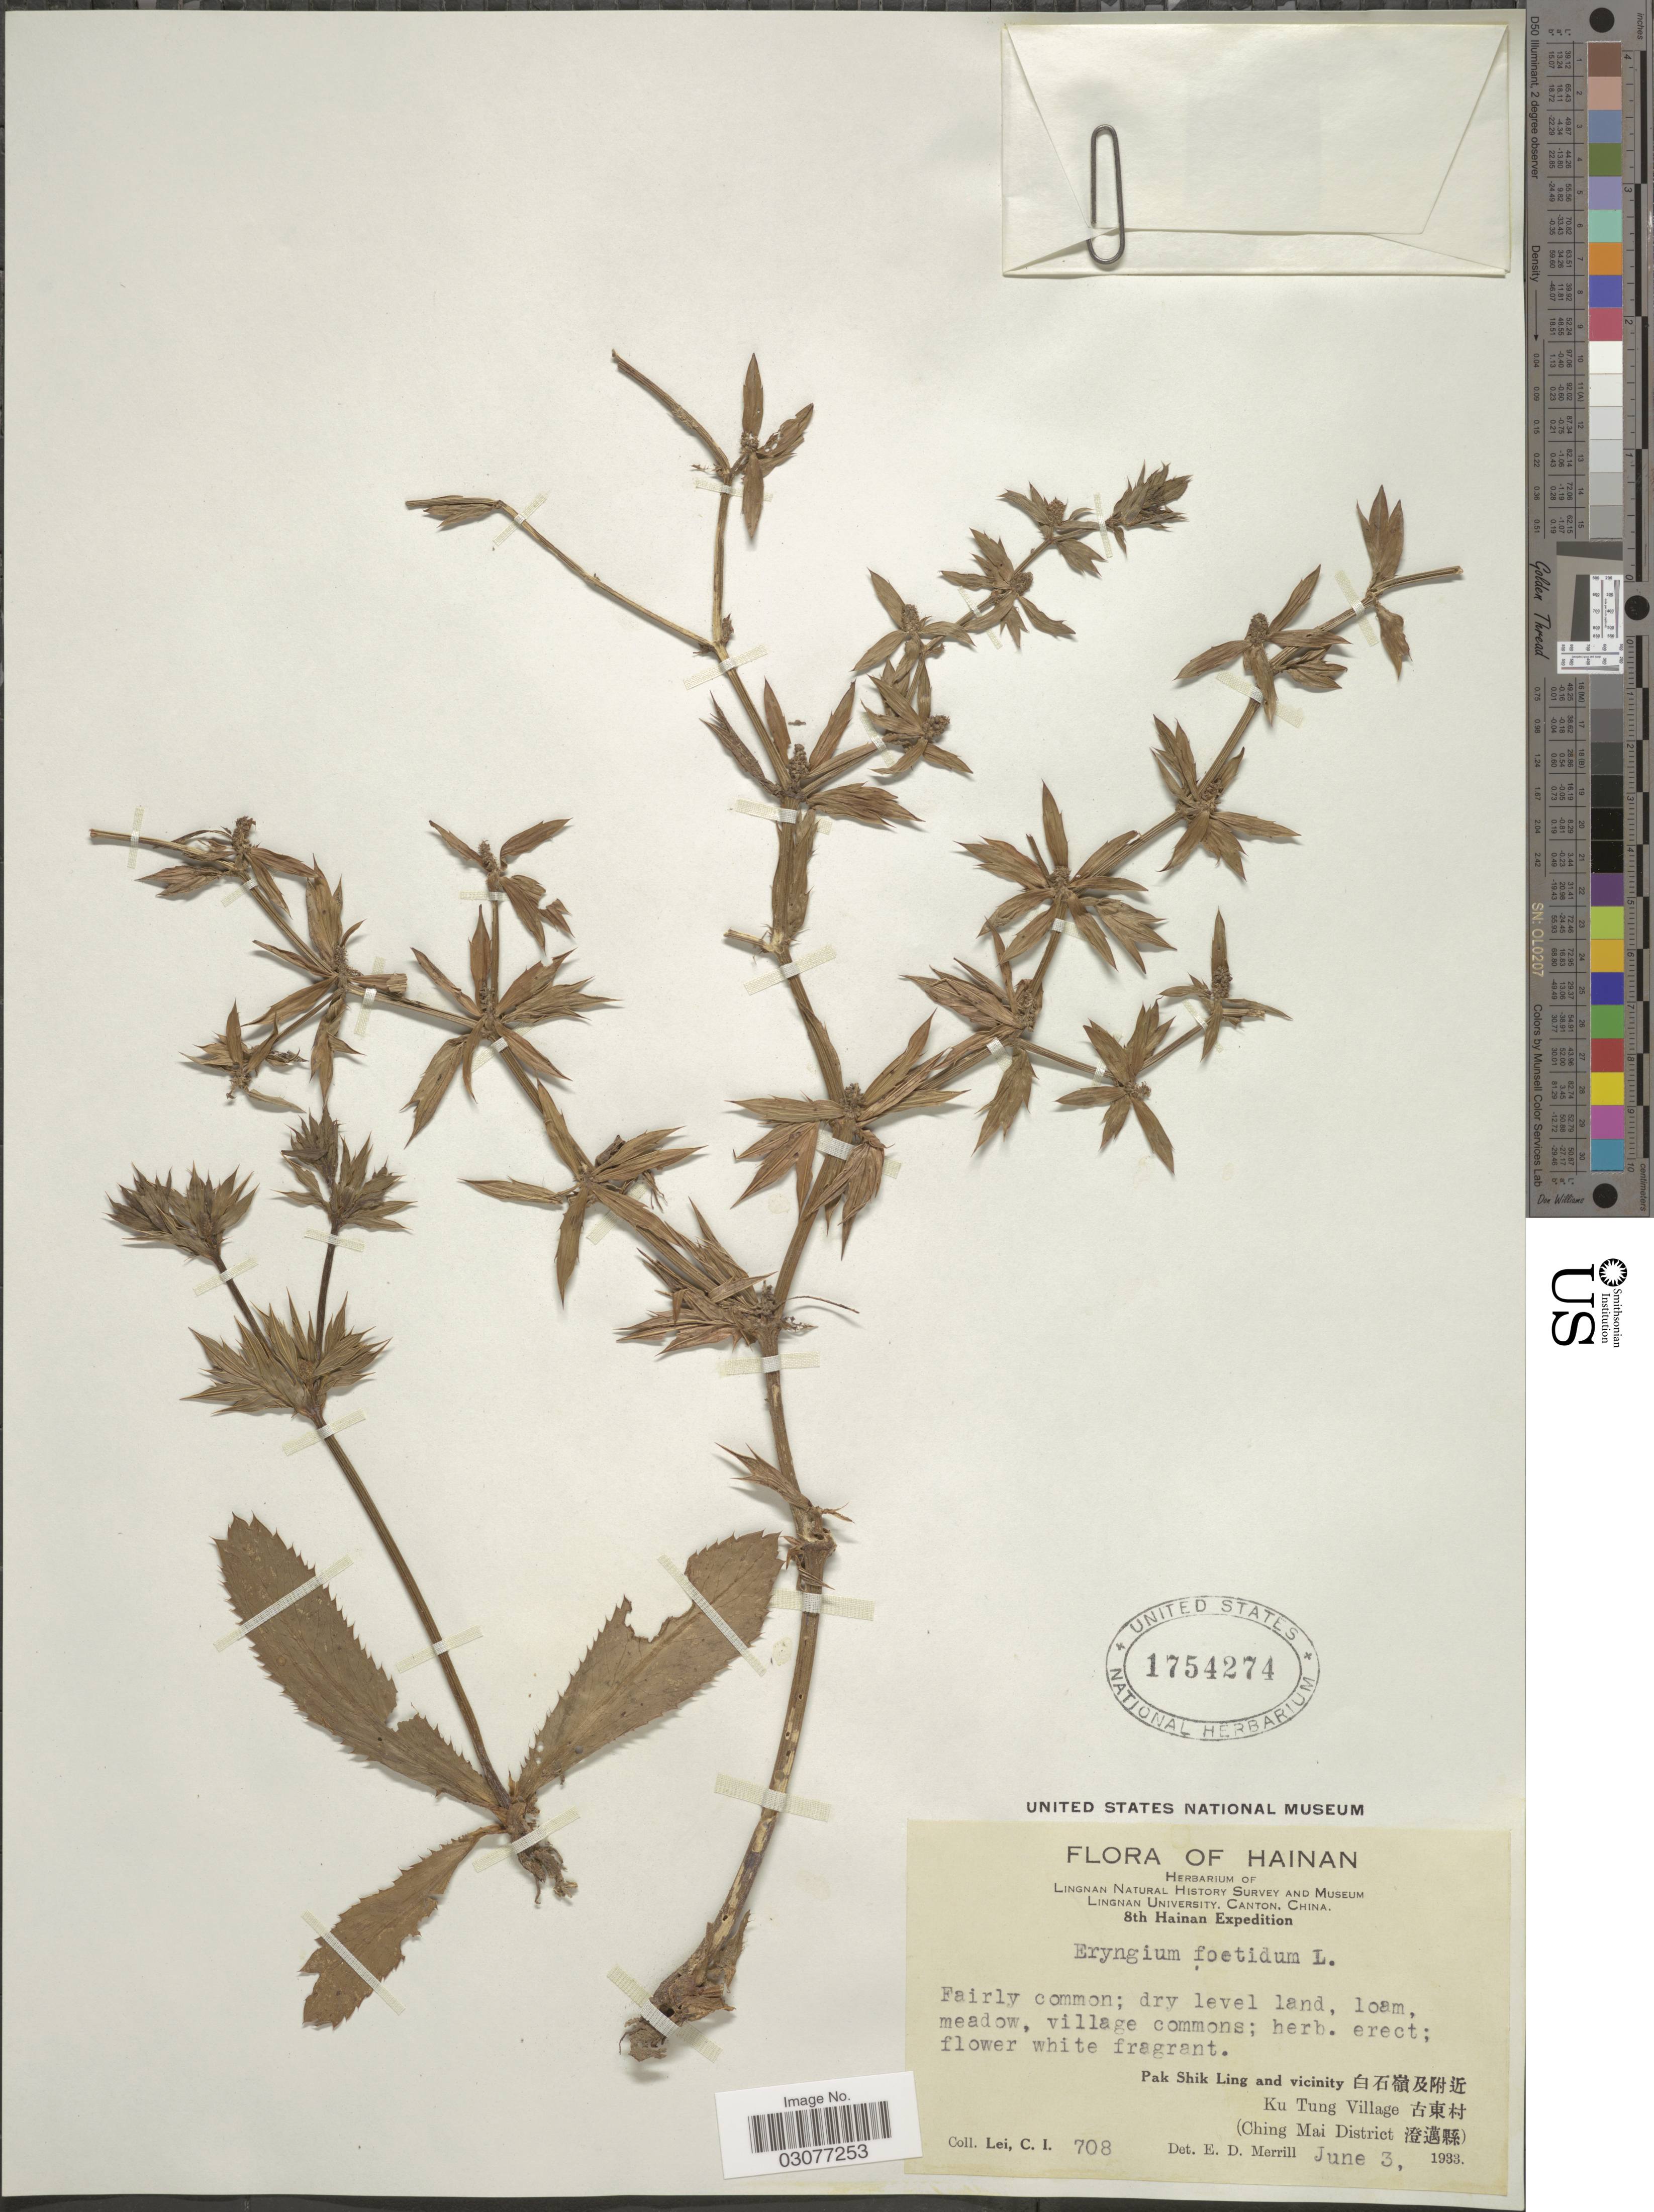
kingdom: Plantae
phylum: Tracheophyta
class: Magnoliopsida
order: Apiales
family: Apiaceae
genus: Eryngium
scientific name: Eryngium foetidum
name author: L.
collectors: C. I. Lei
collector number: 708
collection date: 1933-06-03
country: China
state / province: Hainan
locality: Pak Sik Ling and vicinity X, Ku Tung Village X, (Ching Mai District X).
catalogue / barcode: US 1754274